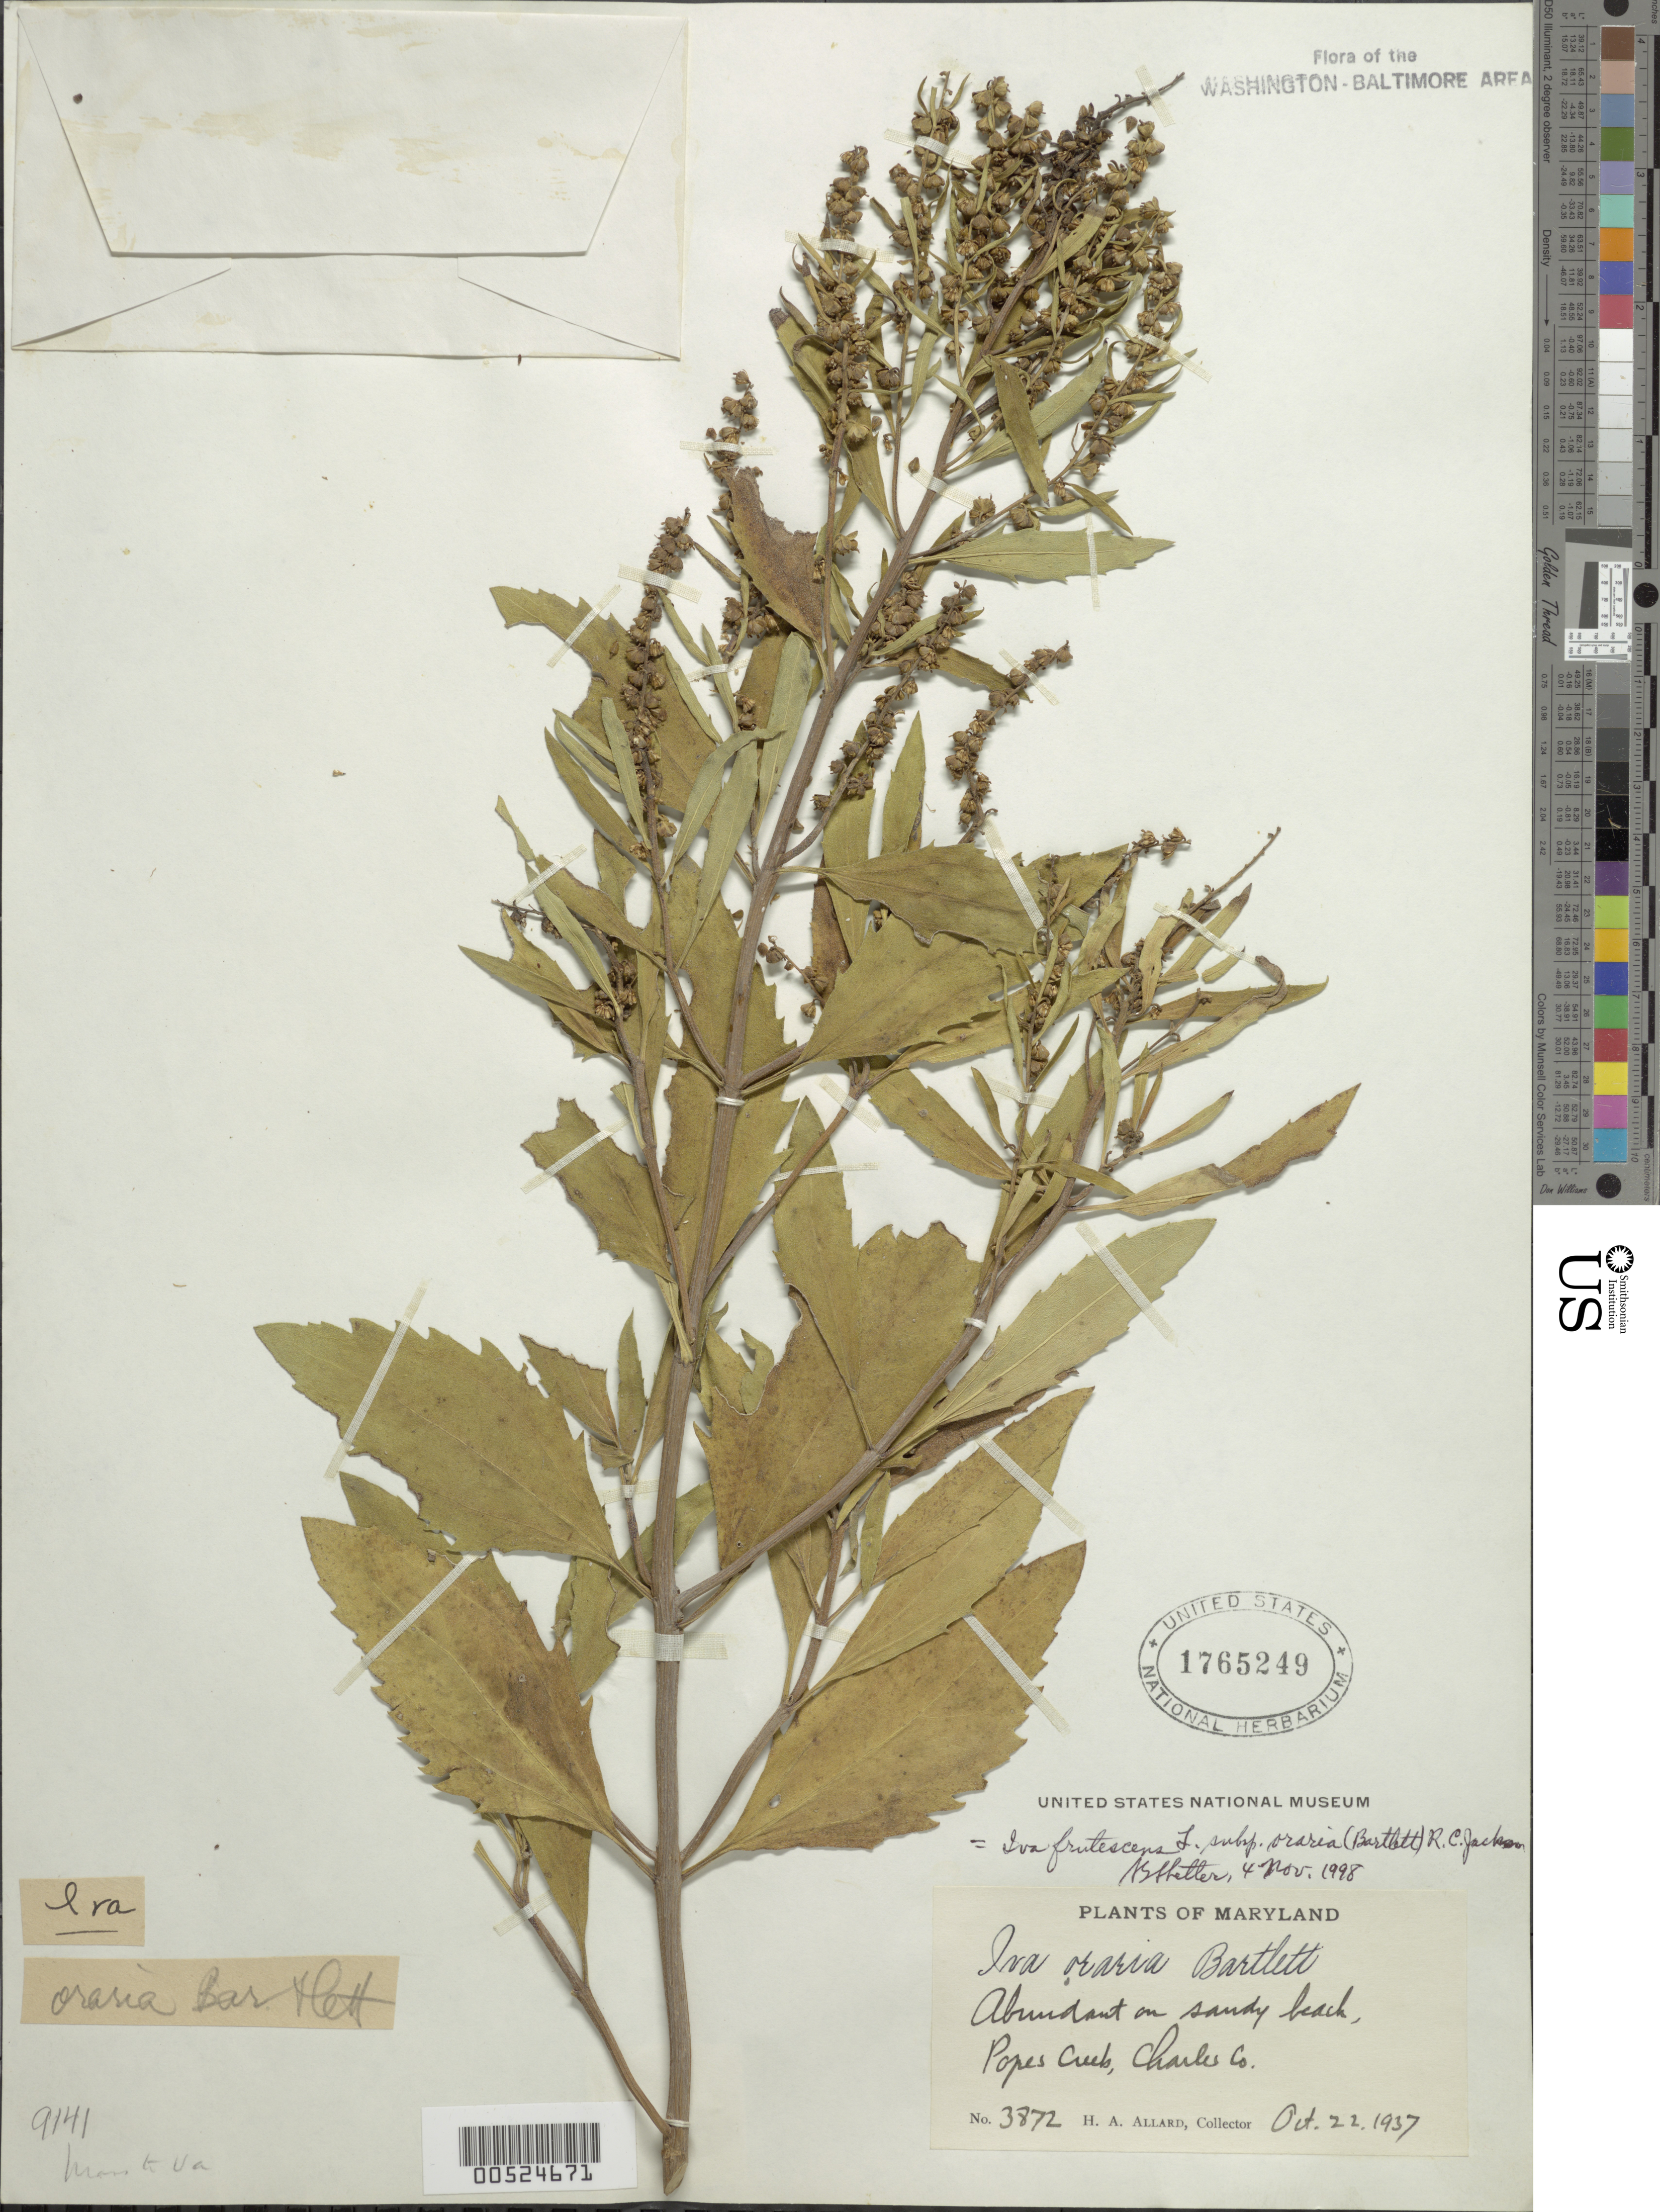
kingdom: Plantae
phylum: Tracheophyta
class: Magnoliopsida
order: Asterales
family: Asteraceae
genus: Iva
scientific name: Iva frutescens subsp. oraria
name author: (Bartlett) R.C. Jacks.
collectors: H. A. Allard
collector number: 3872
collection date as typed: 22 Oct 1937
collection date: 1937-10-22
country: United States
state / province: Maryland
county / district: Charles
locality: Popes Creek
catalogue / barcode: US 1765249